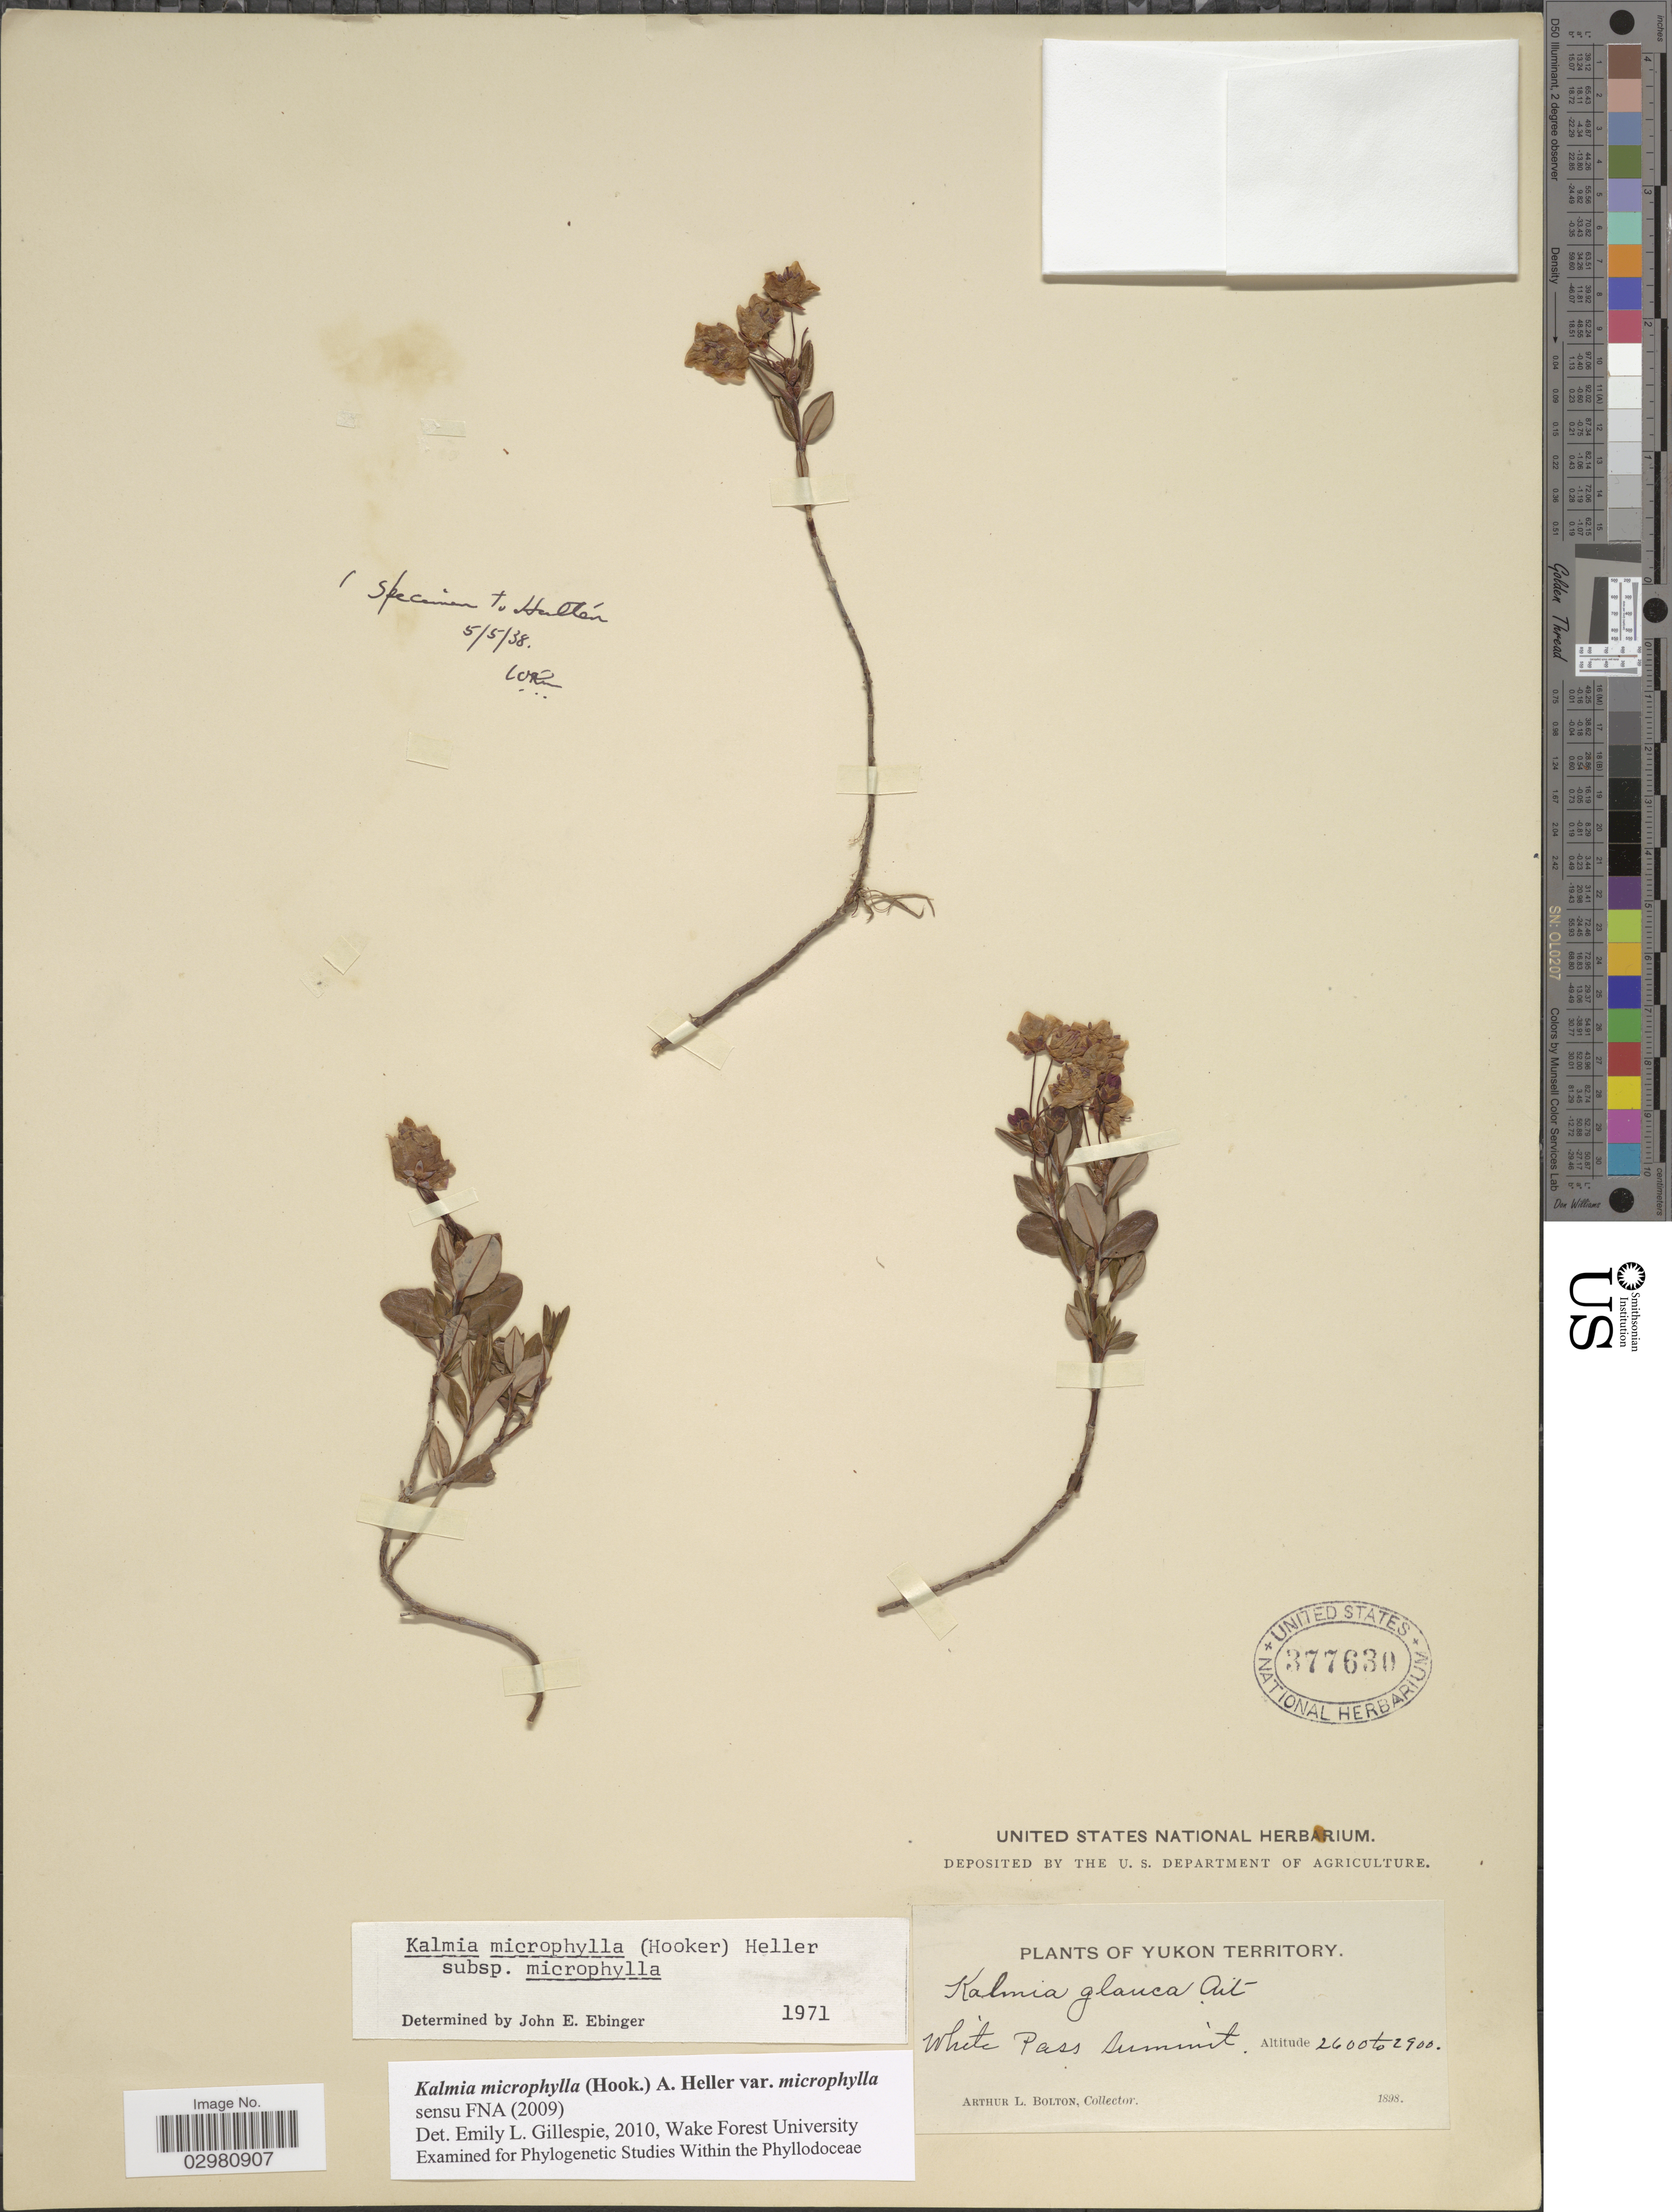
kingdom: Plantae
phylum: Tracheophyta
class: Magnoliopsida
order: Ericales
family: Ericaceae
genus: Kalmia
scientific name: Kalmia microphylla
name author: (Hook.) A. Heller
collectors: A. Bolton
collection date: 1898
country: Canada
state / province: Yukon Territory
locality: White Pass Summit.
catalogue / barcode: US 377630